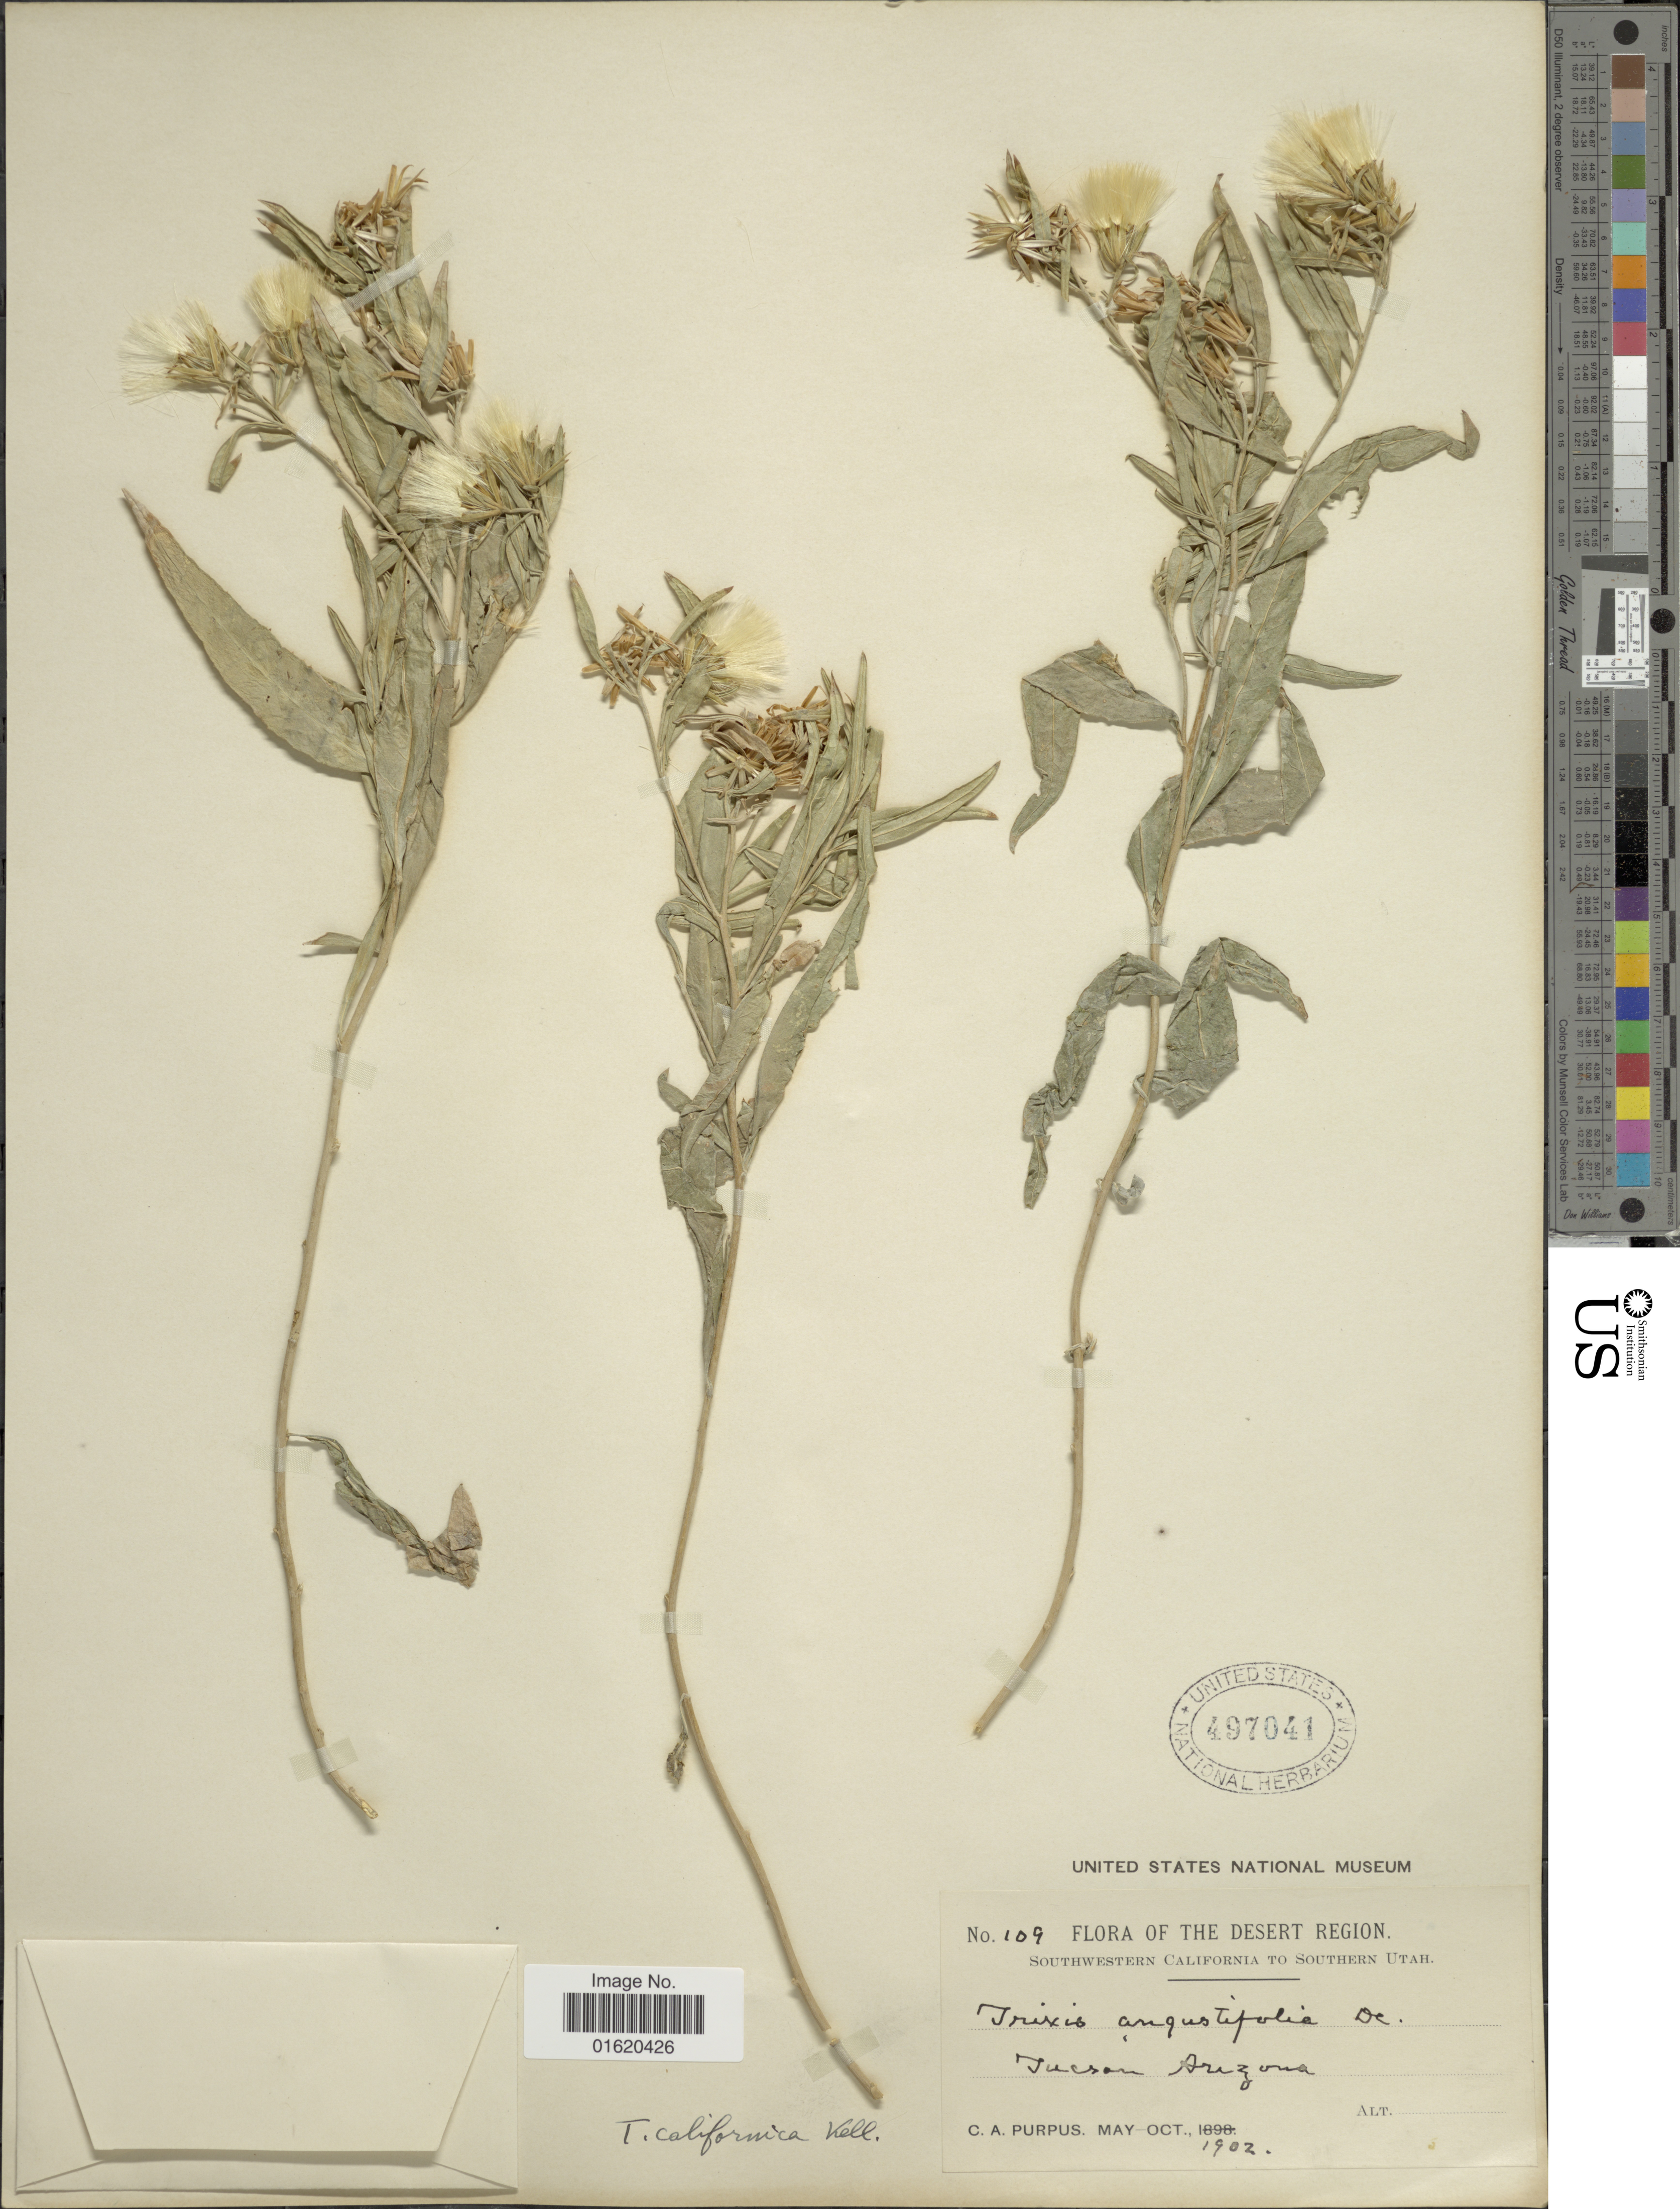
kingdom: Plantae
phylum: Tracheophyta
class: Magnoliopsida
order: Asterales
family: Asteraceae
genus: Trixis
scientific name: Trixis californica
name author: Kellogg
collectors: C. A. Purpus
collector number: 109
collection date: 1902-05/1902-10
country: United States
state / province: Arizona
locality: Desert Region, Southwestern California to Southern Utah, Tucson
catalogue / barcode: US 497041